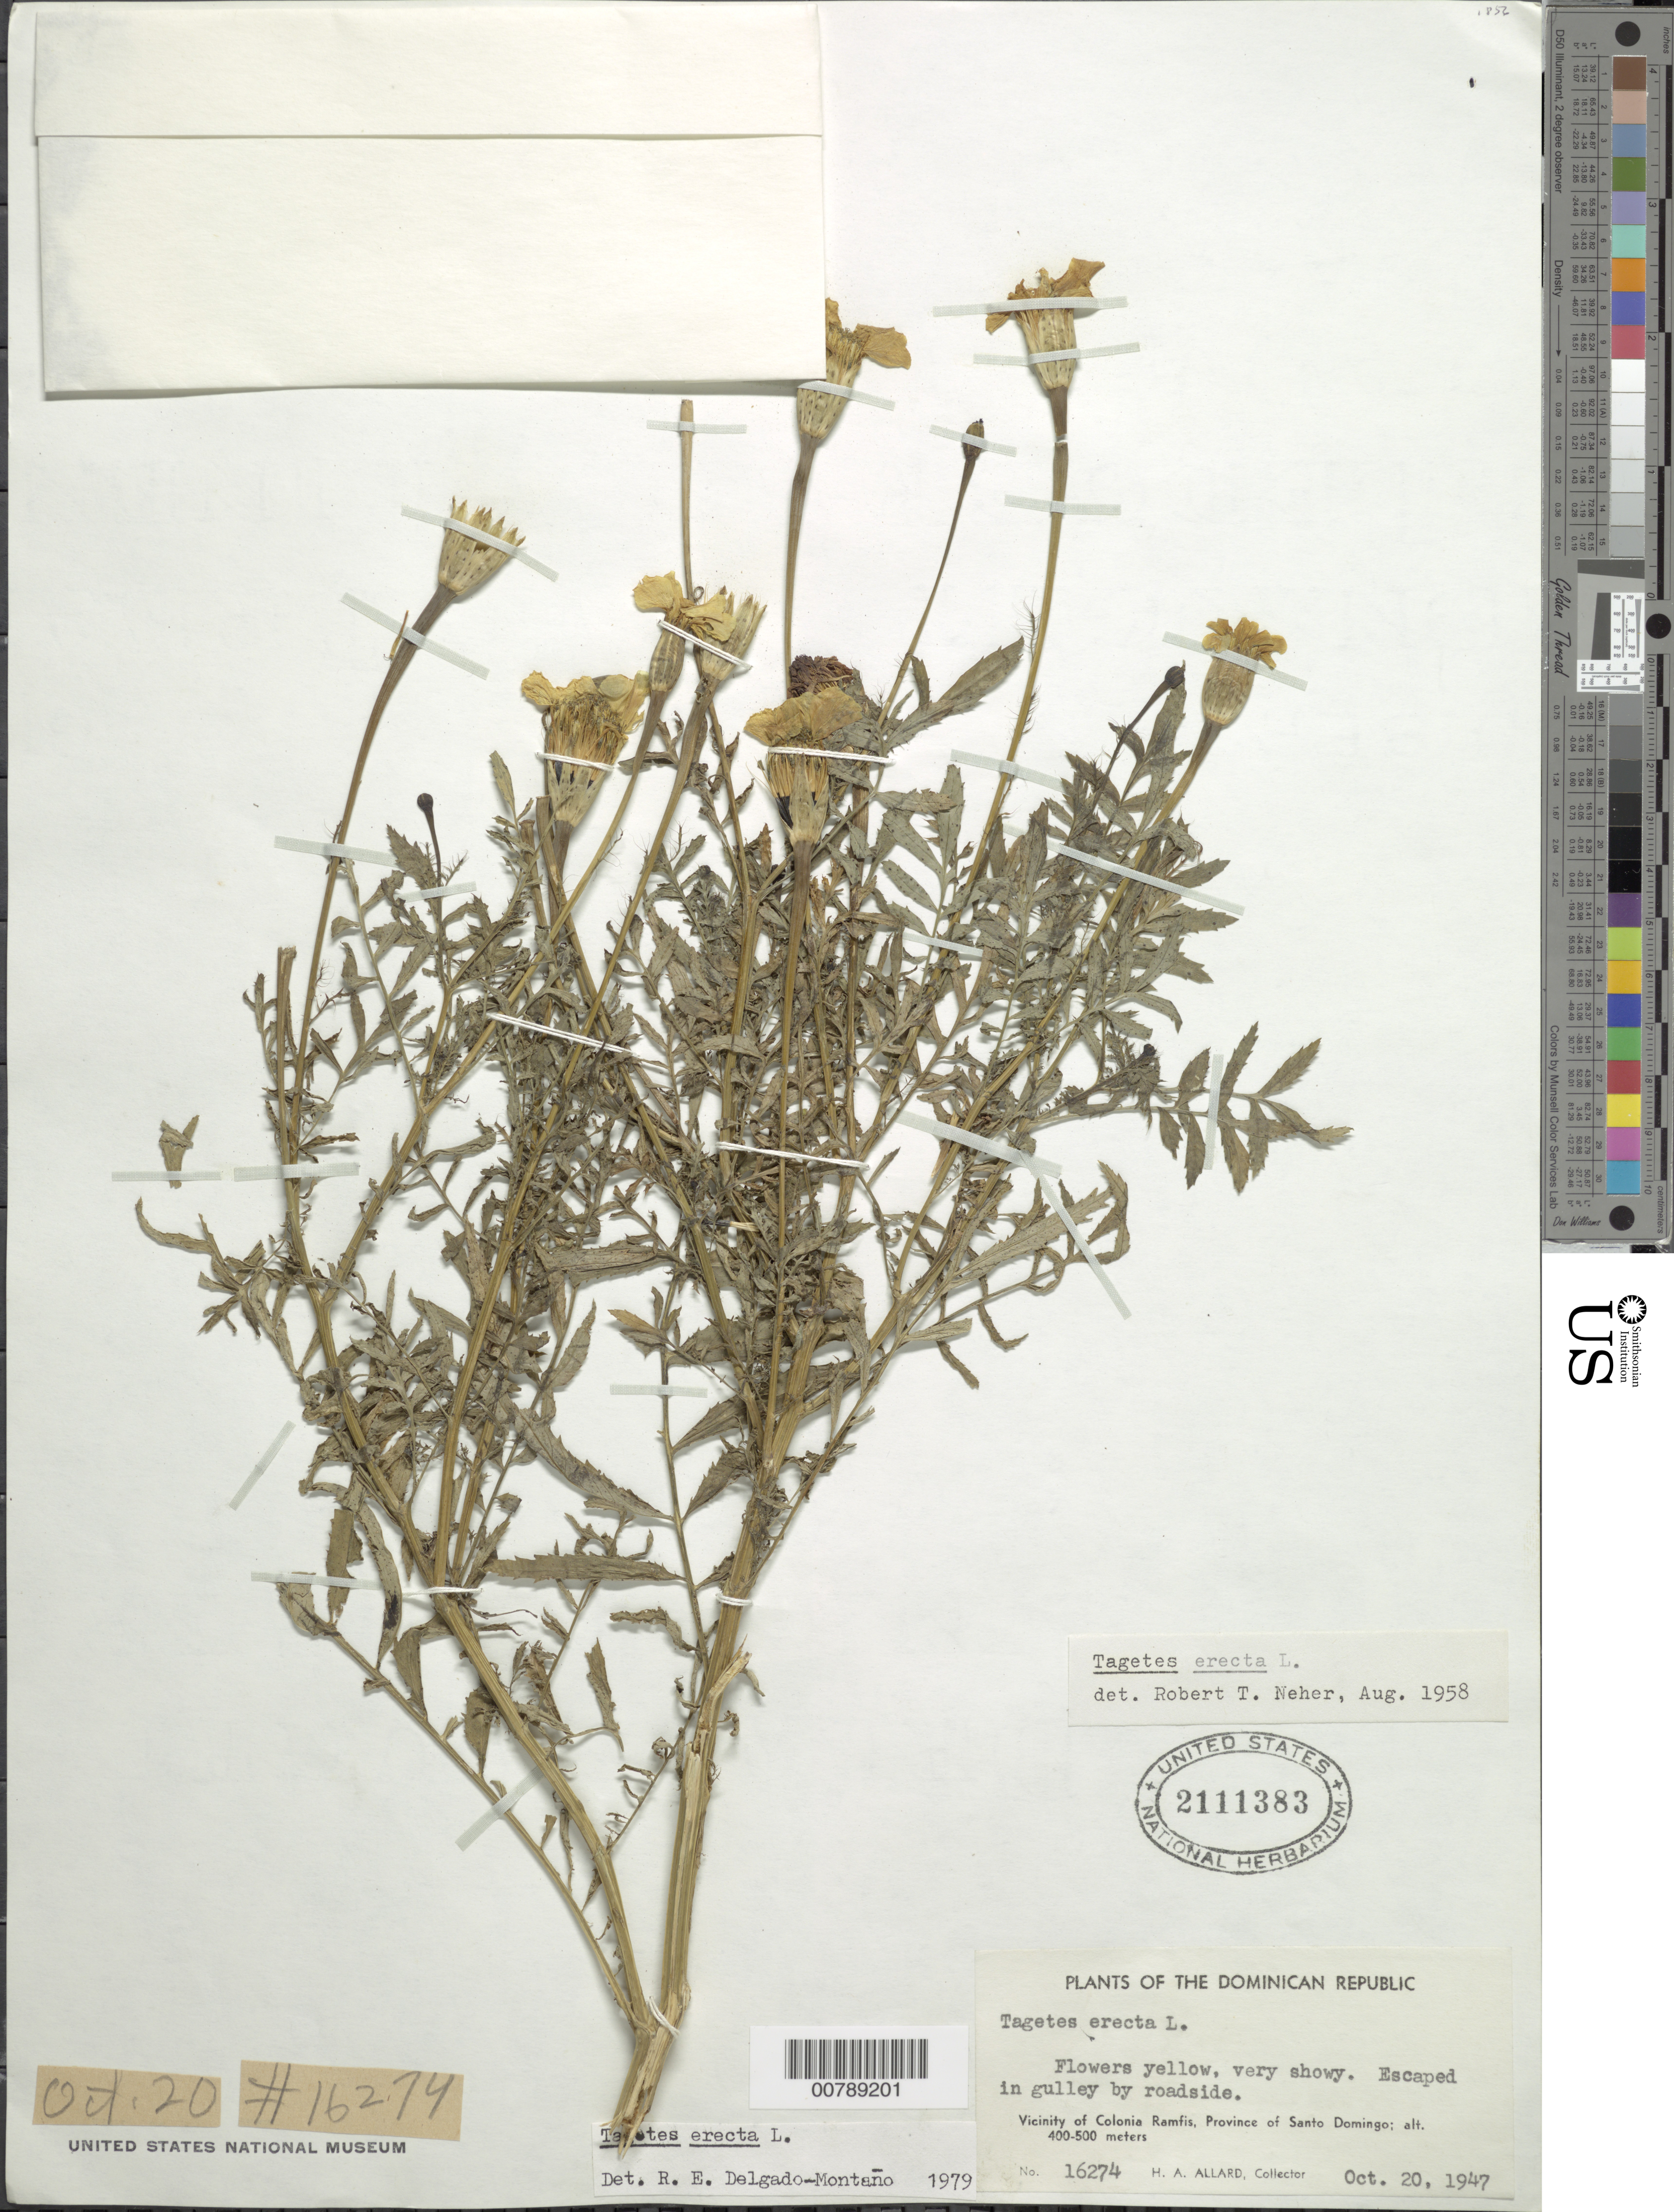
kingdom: Plantae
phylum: Tracheophyta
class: Magnoliopsida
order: Asterales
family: Asteraceae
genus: Tagetes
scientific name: Tagetes erecta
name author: L.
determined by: Delgado-Montano, R. E.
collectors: H. A. Allard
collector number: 16274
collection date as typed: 20 Oct 1947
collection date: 1947-10-20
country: Haiti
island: Hispaniola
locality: Vicinity of Colonia Ramfis, Province of Santo Domingo. Escaped in gulley by roadside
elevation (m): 400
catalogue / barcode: US 2111383